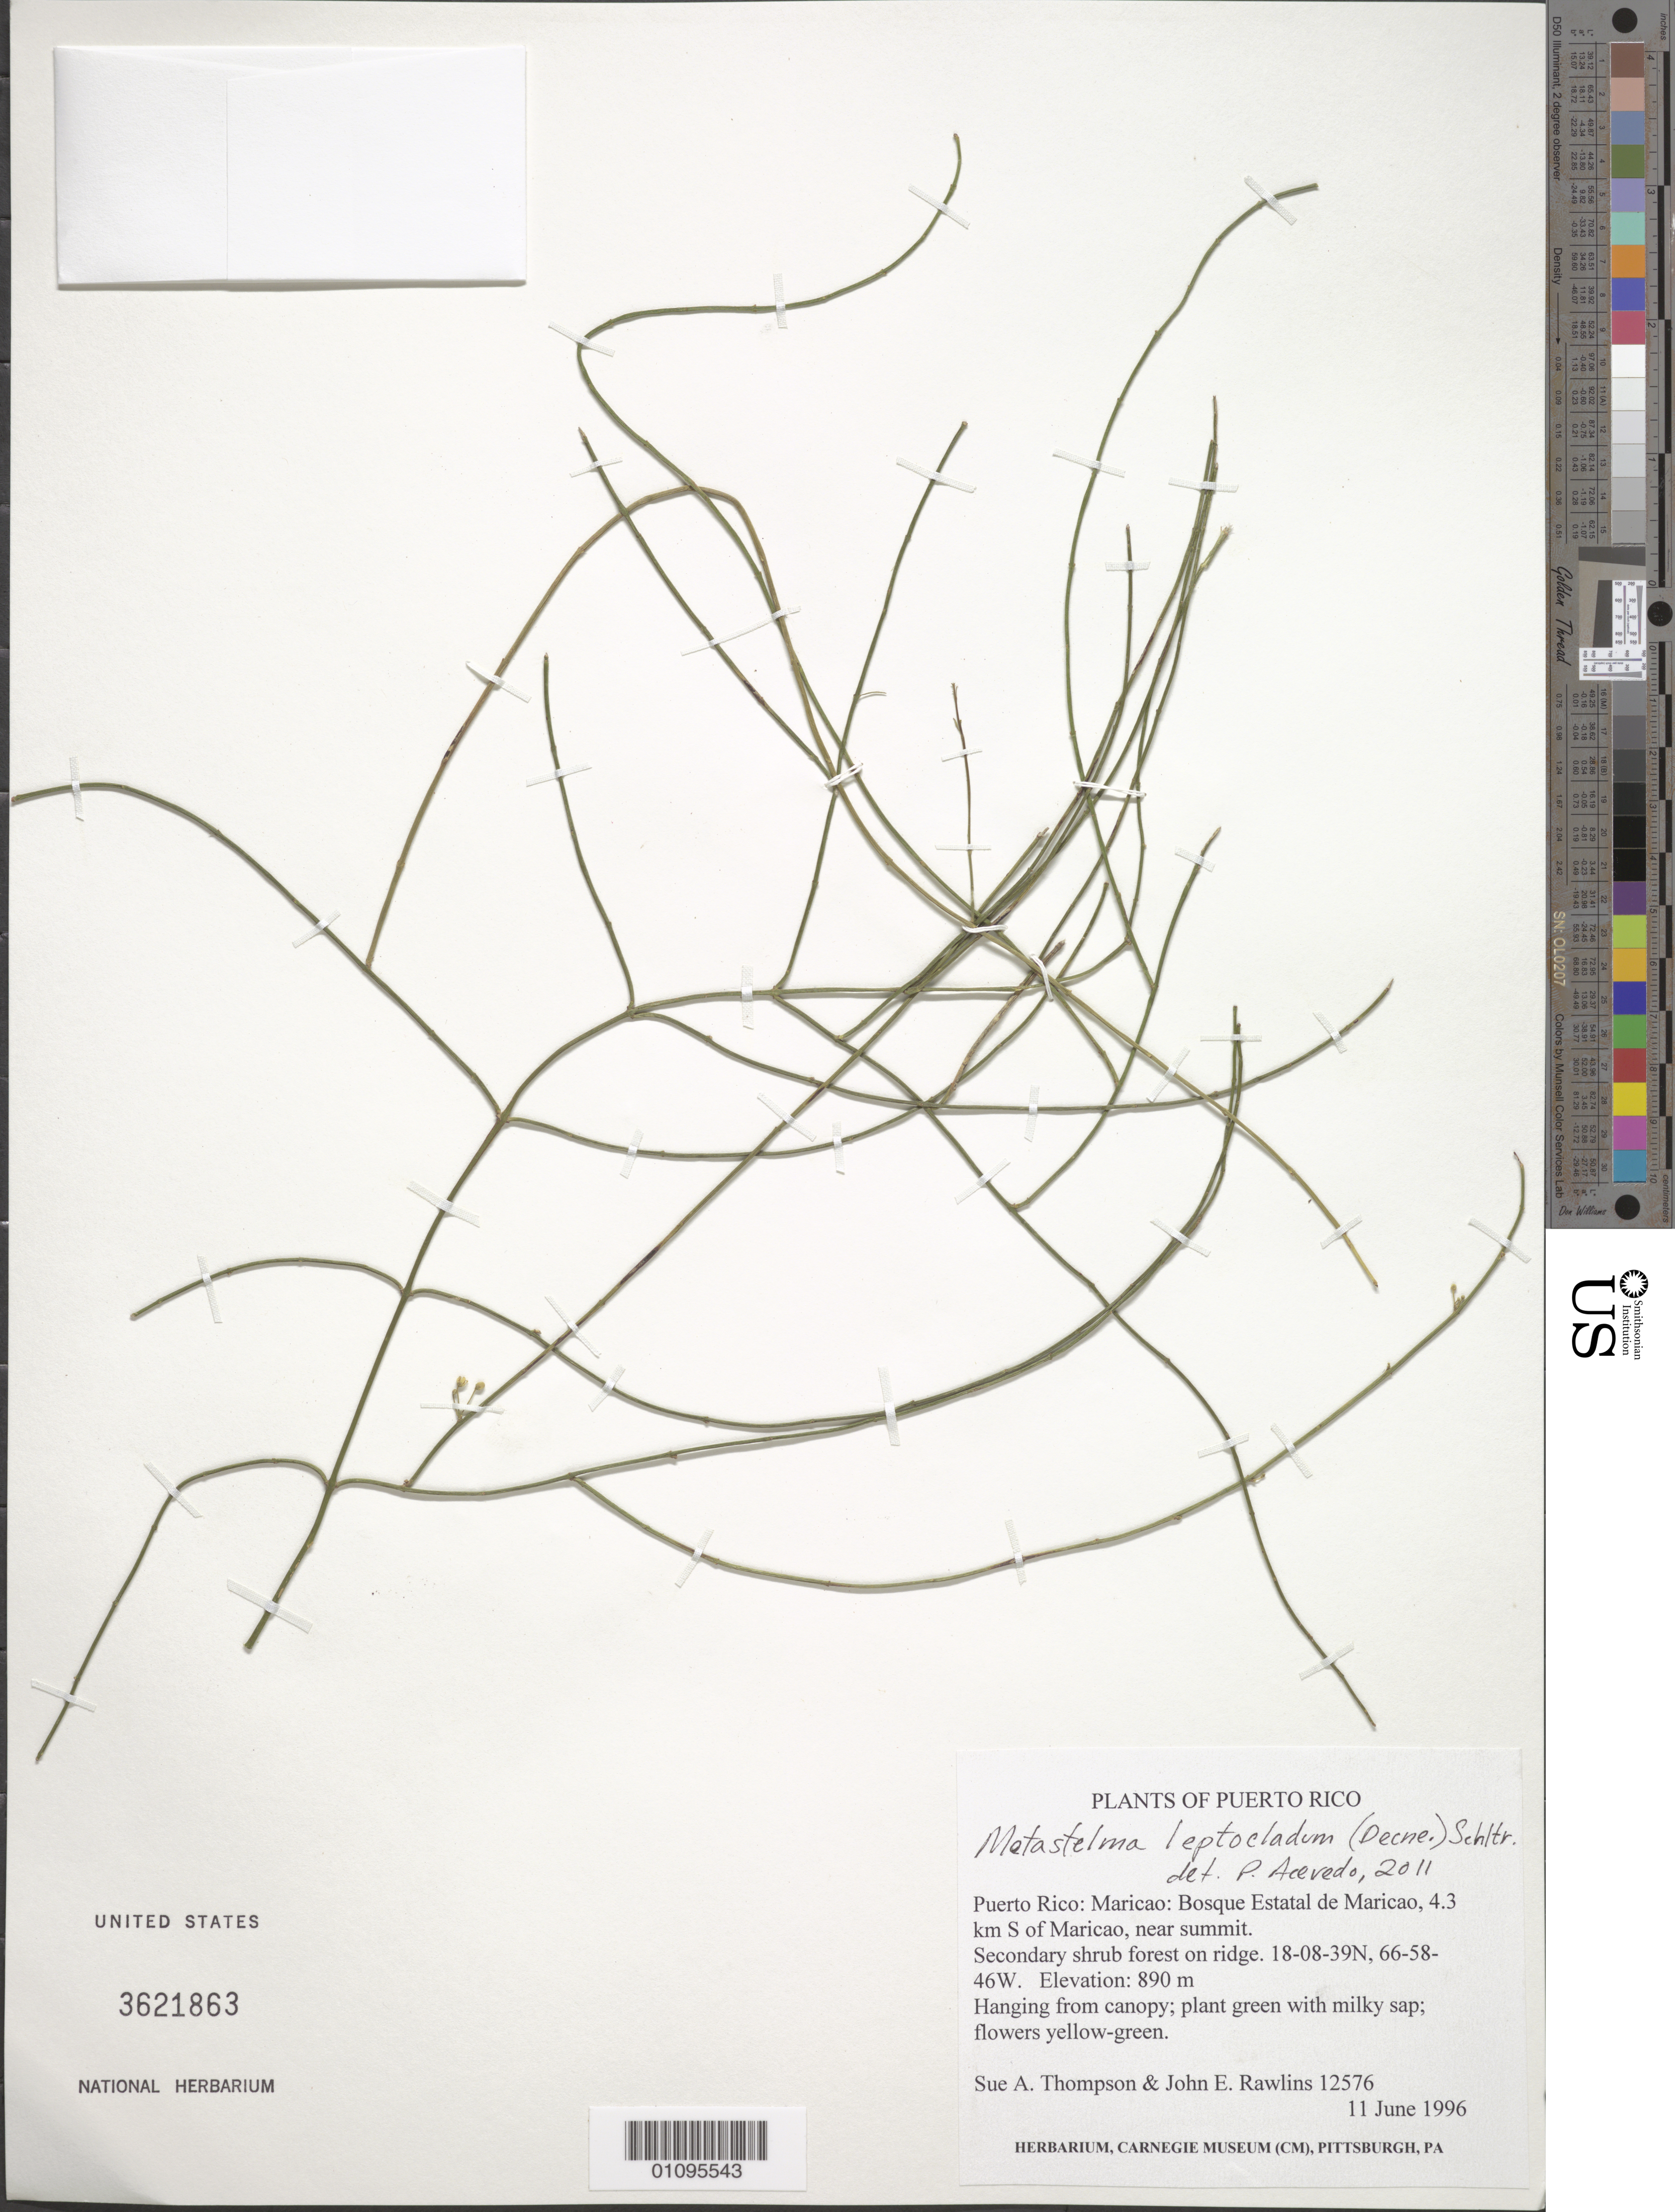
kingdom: Plantae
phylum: Tracheophyta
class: Magnoliopsida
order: Gentianales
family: Apocynaceae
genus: Metastelma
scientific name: Metastelma leptocladum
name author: (Decne.) Schltr.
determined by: Acevedo-Rodríguez, P., (BOT), Smithsonian Institution - National Museum of Natural History (UNITED STATES)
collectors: S. A. Thompson & J. Rawlins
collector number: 12576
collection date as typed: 11 Jun 1996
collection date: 1996-06-11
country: Puerto Rico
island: Puerto Rico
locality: Maricao: Bosque Estatal de Maricao, 4.3 km S of Maricao, near summit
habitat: Secondary shrub forest on ridge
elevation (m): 890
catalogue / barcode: US 3621863